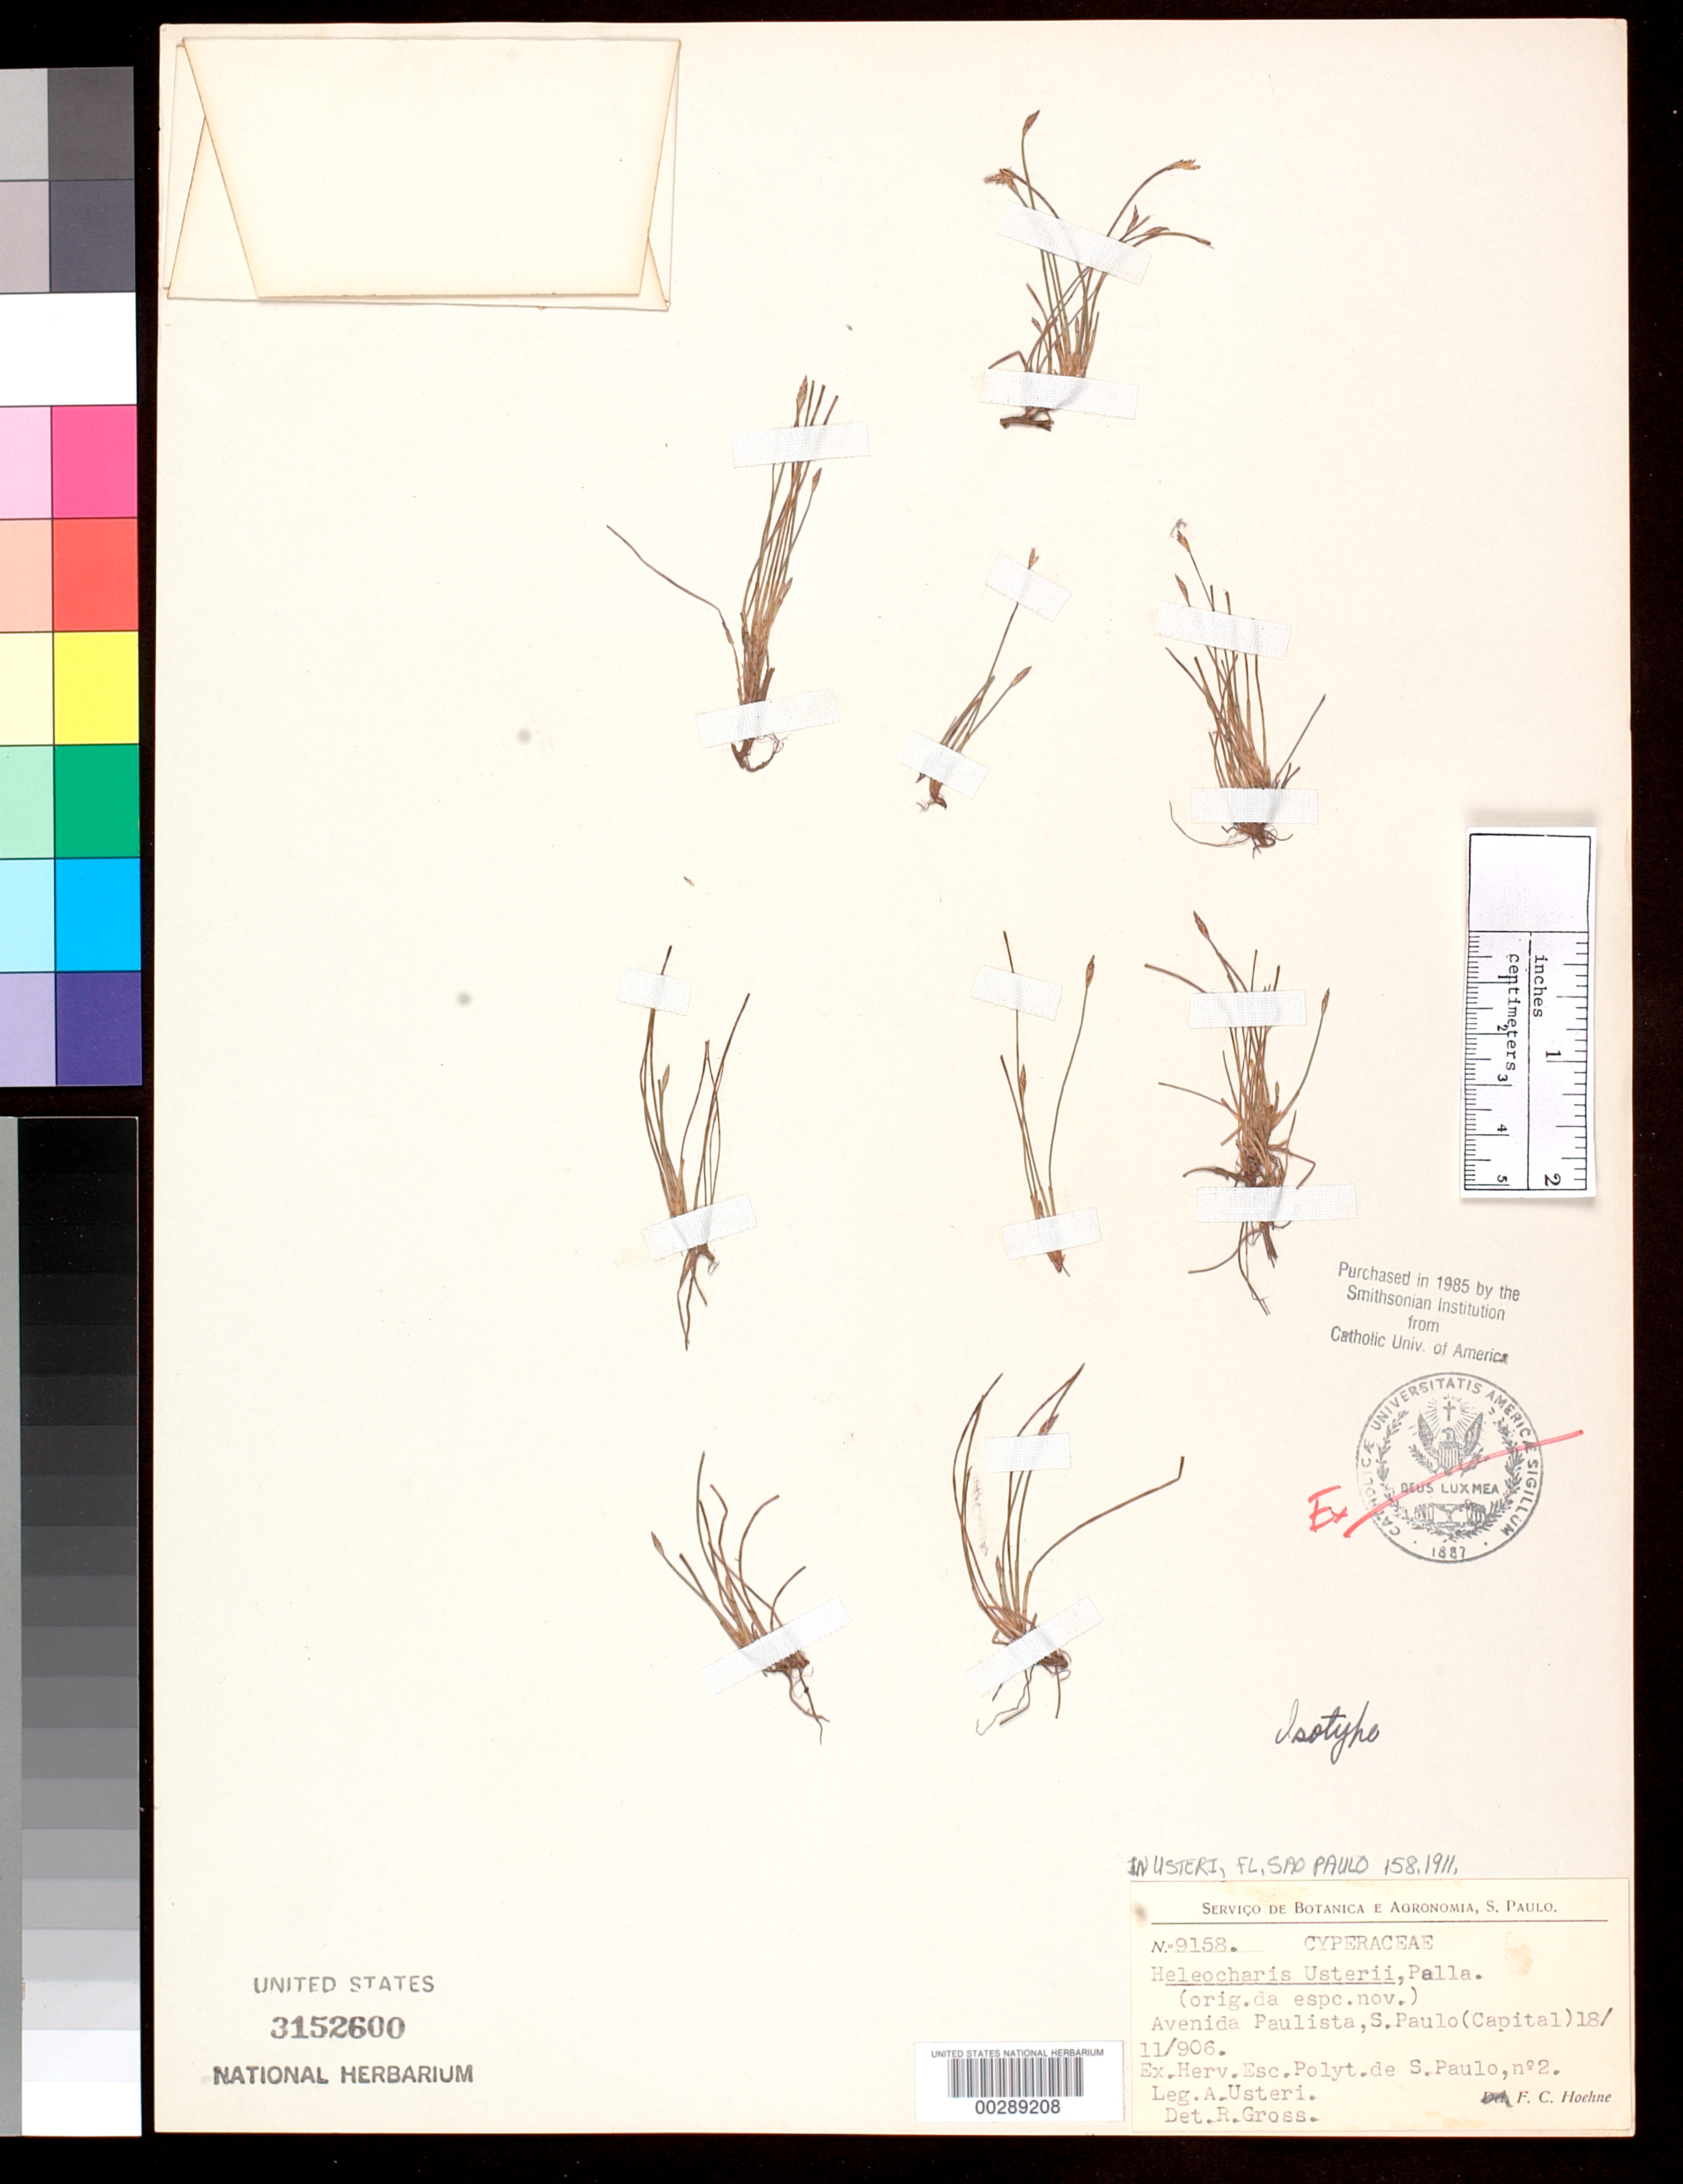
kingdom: Plantae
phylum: Tracheophyta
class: Liliopsida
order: Poales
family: Cyperaceae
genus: Heleocharis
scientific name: Heleocharis usterii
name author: Palla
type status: Isotype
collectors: A. Usteri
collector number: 9158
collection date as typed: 18 Nov 1906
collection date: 1906-11-18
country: Brazil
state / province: São Paulo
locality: Avenida Paulista, Sao Paulo Capital.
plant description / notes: Collection number not cited in protologue, but other label data match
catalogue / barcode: US 3152600